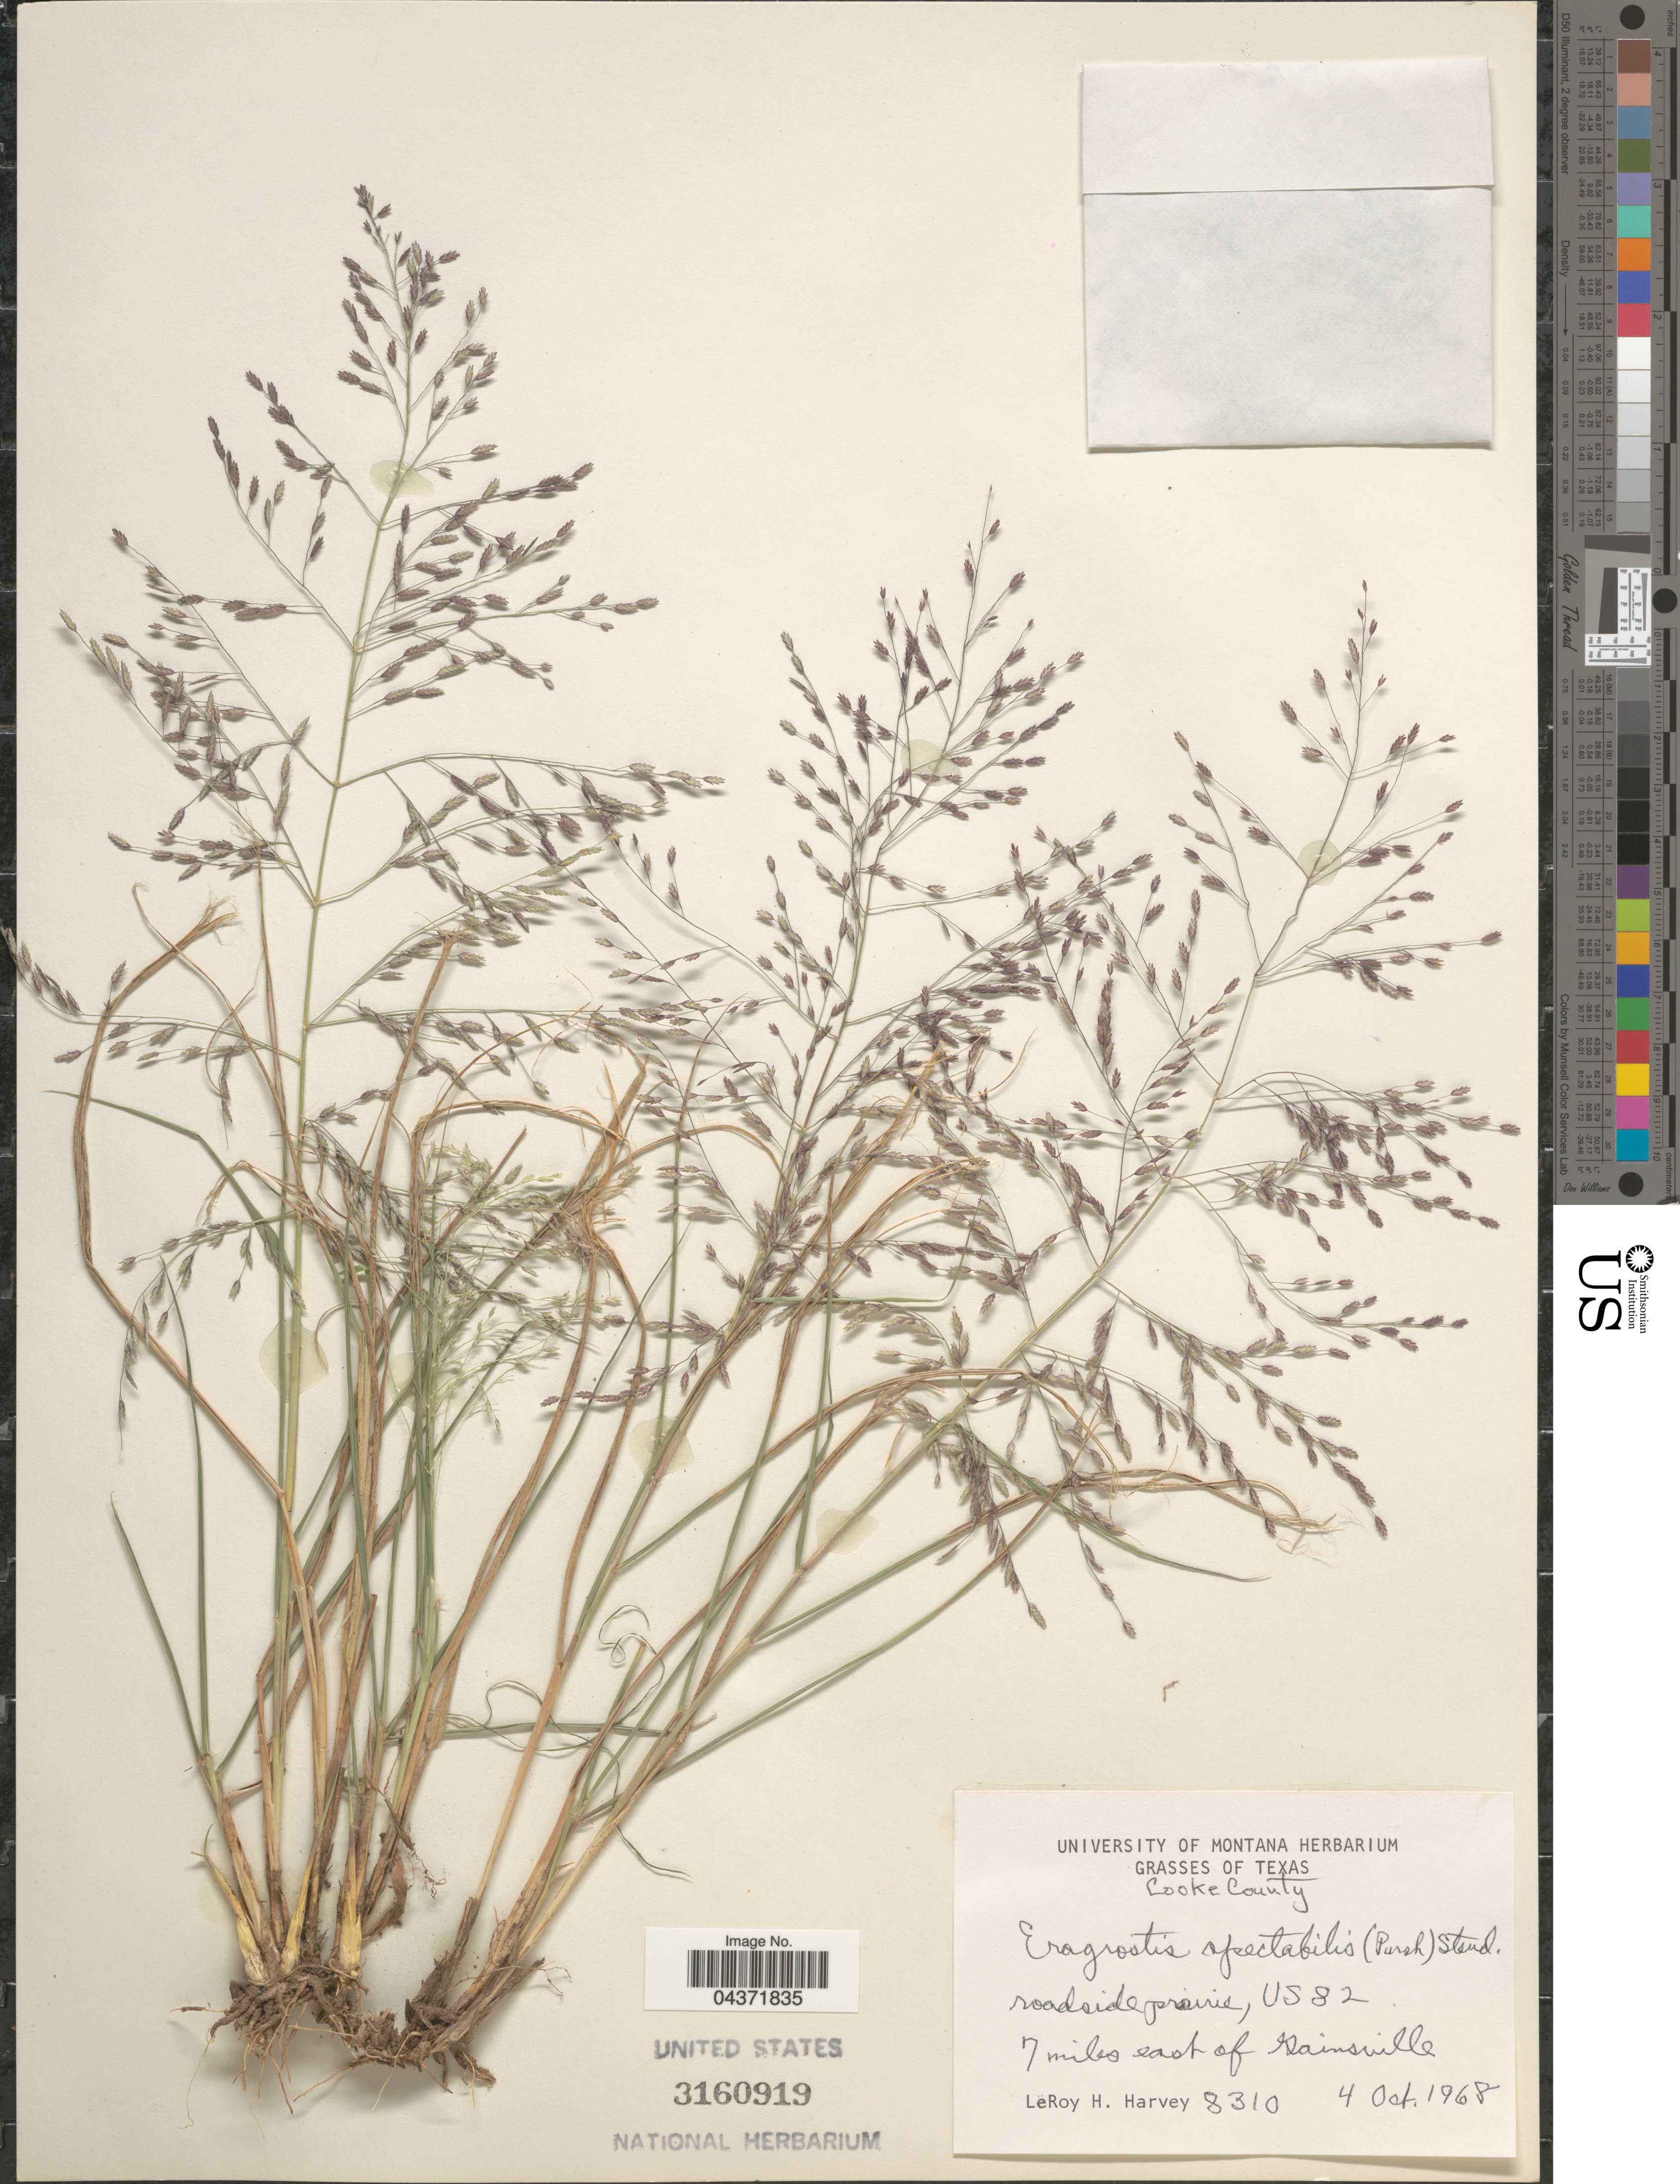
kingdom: Plantae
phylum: Tracheophyta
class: Liliopsida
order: Poales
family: Poaceae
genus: Eragrostis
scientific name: Eragrostis spectabilis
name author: (Pursh) Steud.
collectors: L. H. Harvey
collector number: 8310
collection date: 1968-10-04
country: United States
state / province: Texas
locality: Cooke County. US82. 7 miles east of Gainsville.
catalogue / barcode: US 3160919